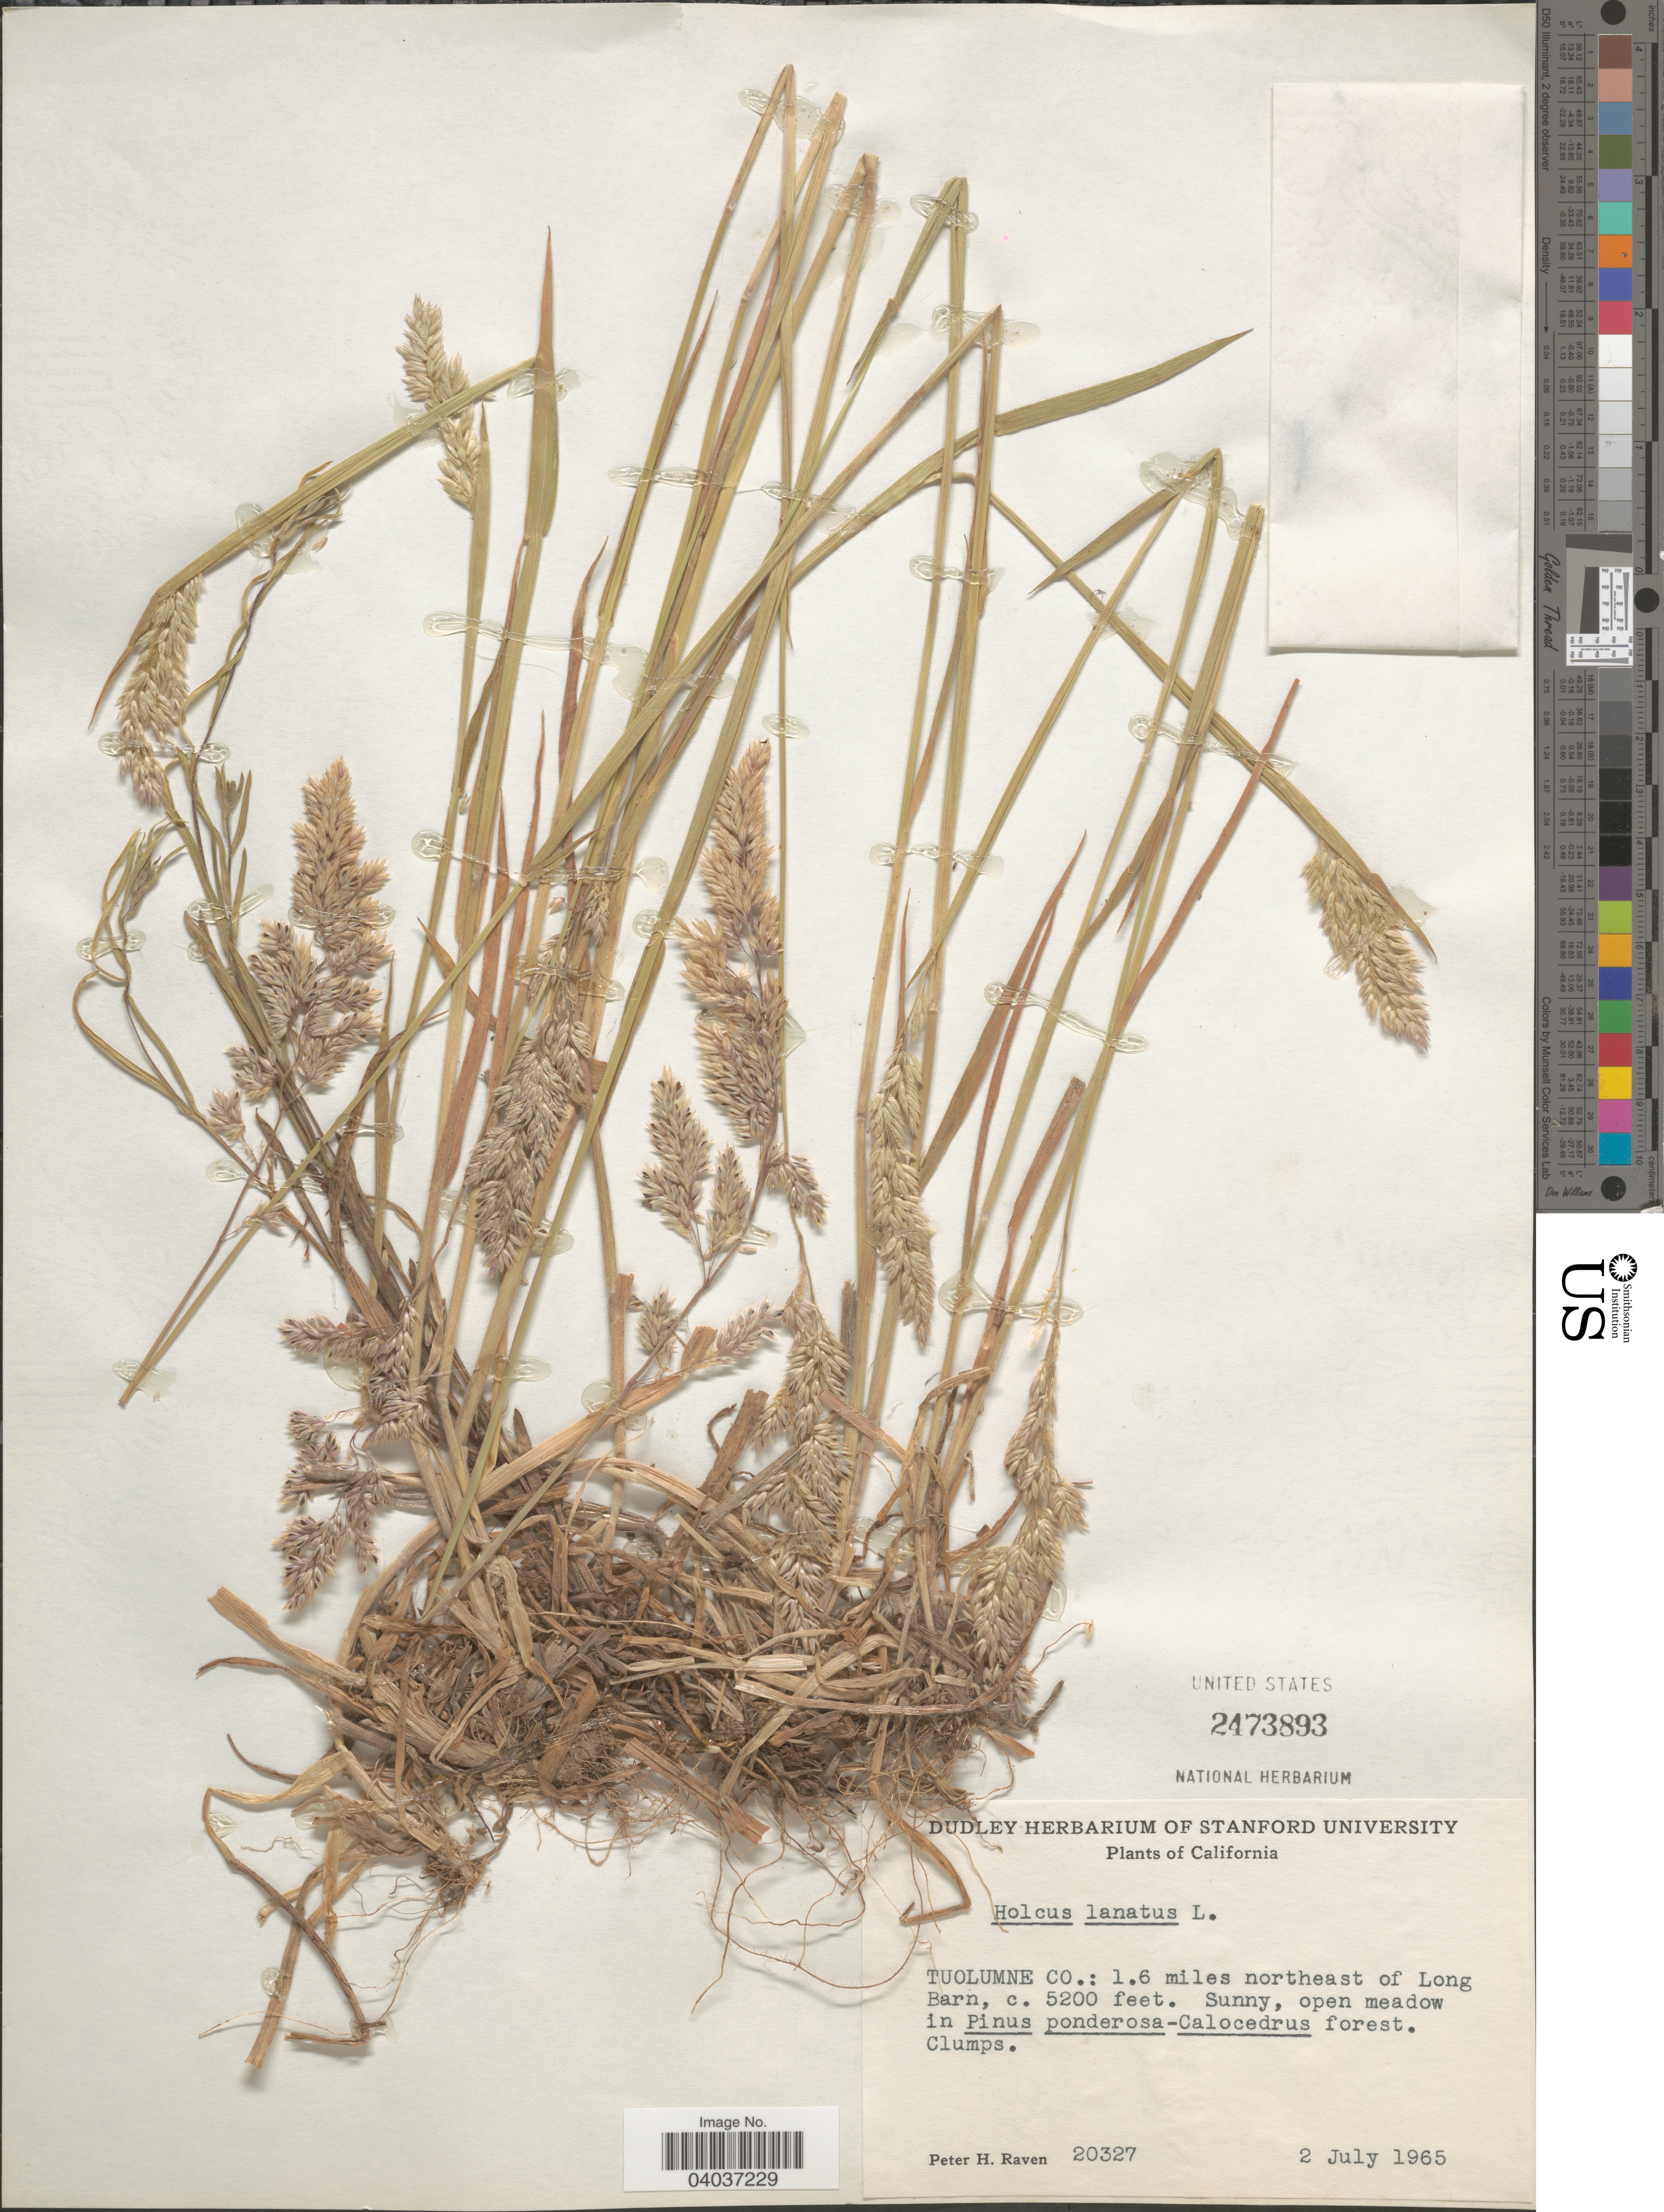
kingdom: Plantae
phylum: Tracheophyta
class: Liliopsida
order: Poales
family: Poaceae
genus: Holcus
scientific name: Holcus lanatus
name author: L.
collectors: P. Raven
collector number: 20327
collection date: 1965-07-02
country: United States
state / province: California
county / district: Tuolumne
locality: Tuolumne Co.: 1.6 miles northeast of Long Barn.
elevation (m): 1585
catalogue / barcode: US 2473893